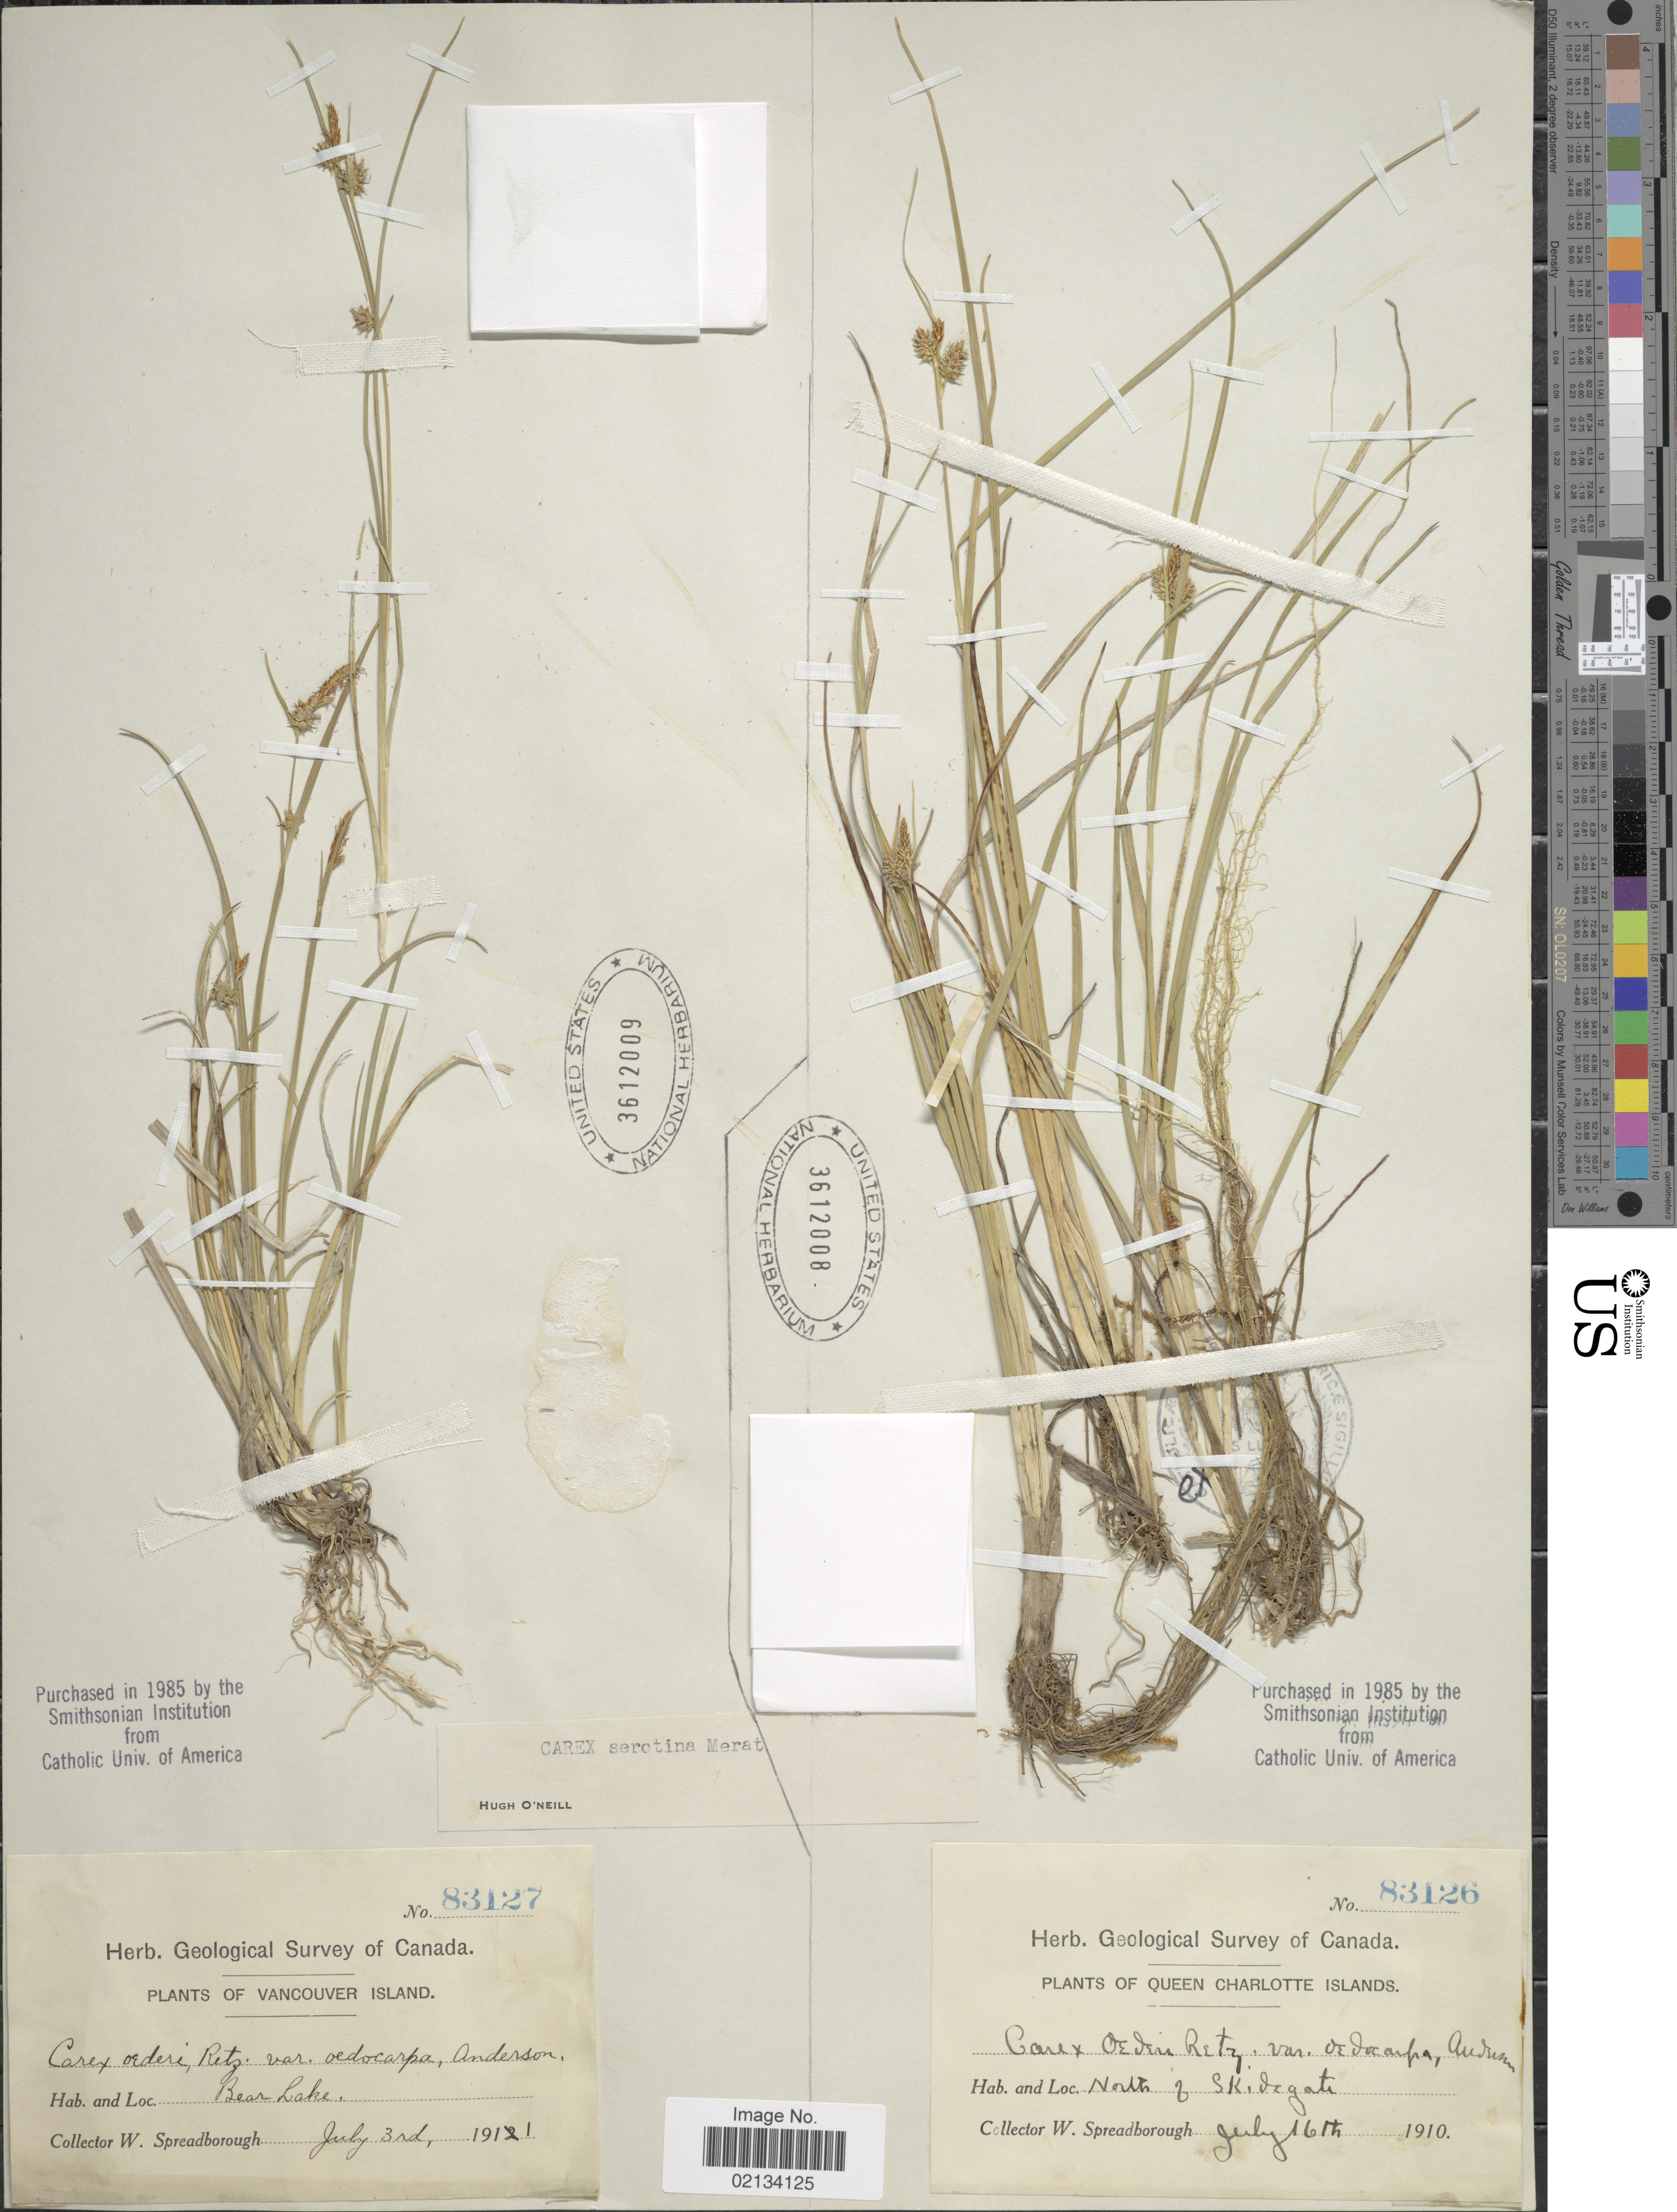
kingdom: Plantae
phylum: Tracheophyta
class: Liliopsida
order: Poales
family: Cyperaceae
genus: Carex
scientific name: Carex oederi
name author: Retz.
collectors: W. Spreadborough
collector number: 83126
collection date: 1910-07-16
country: Canada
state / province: British Columbia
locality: Queen Charlotte Islands, North of Skidegate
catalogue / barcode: US 3612008-2